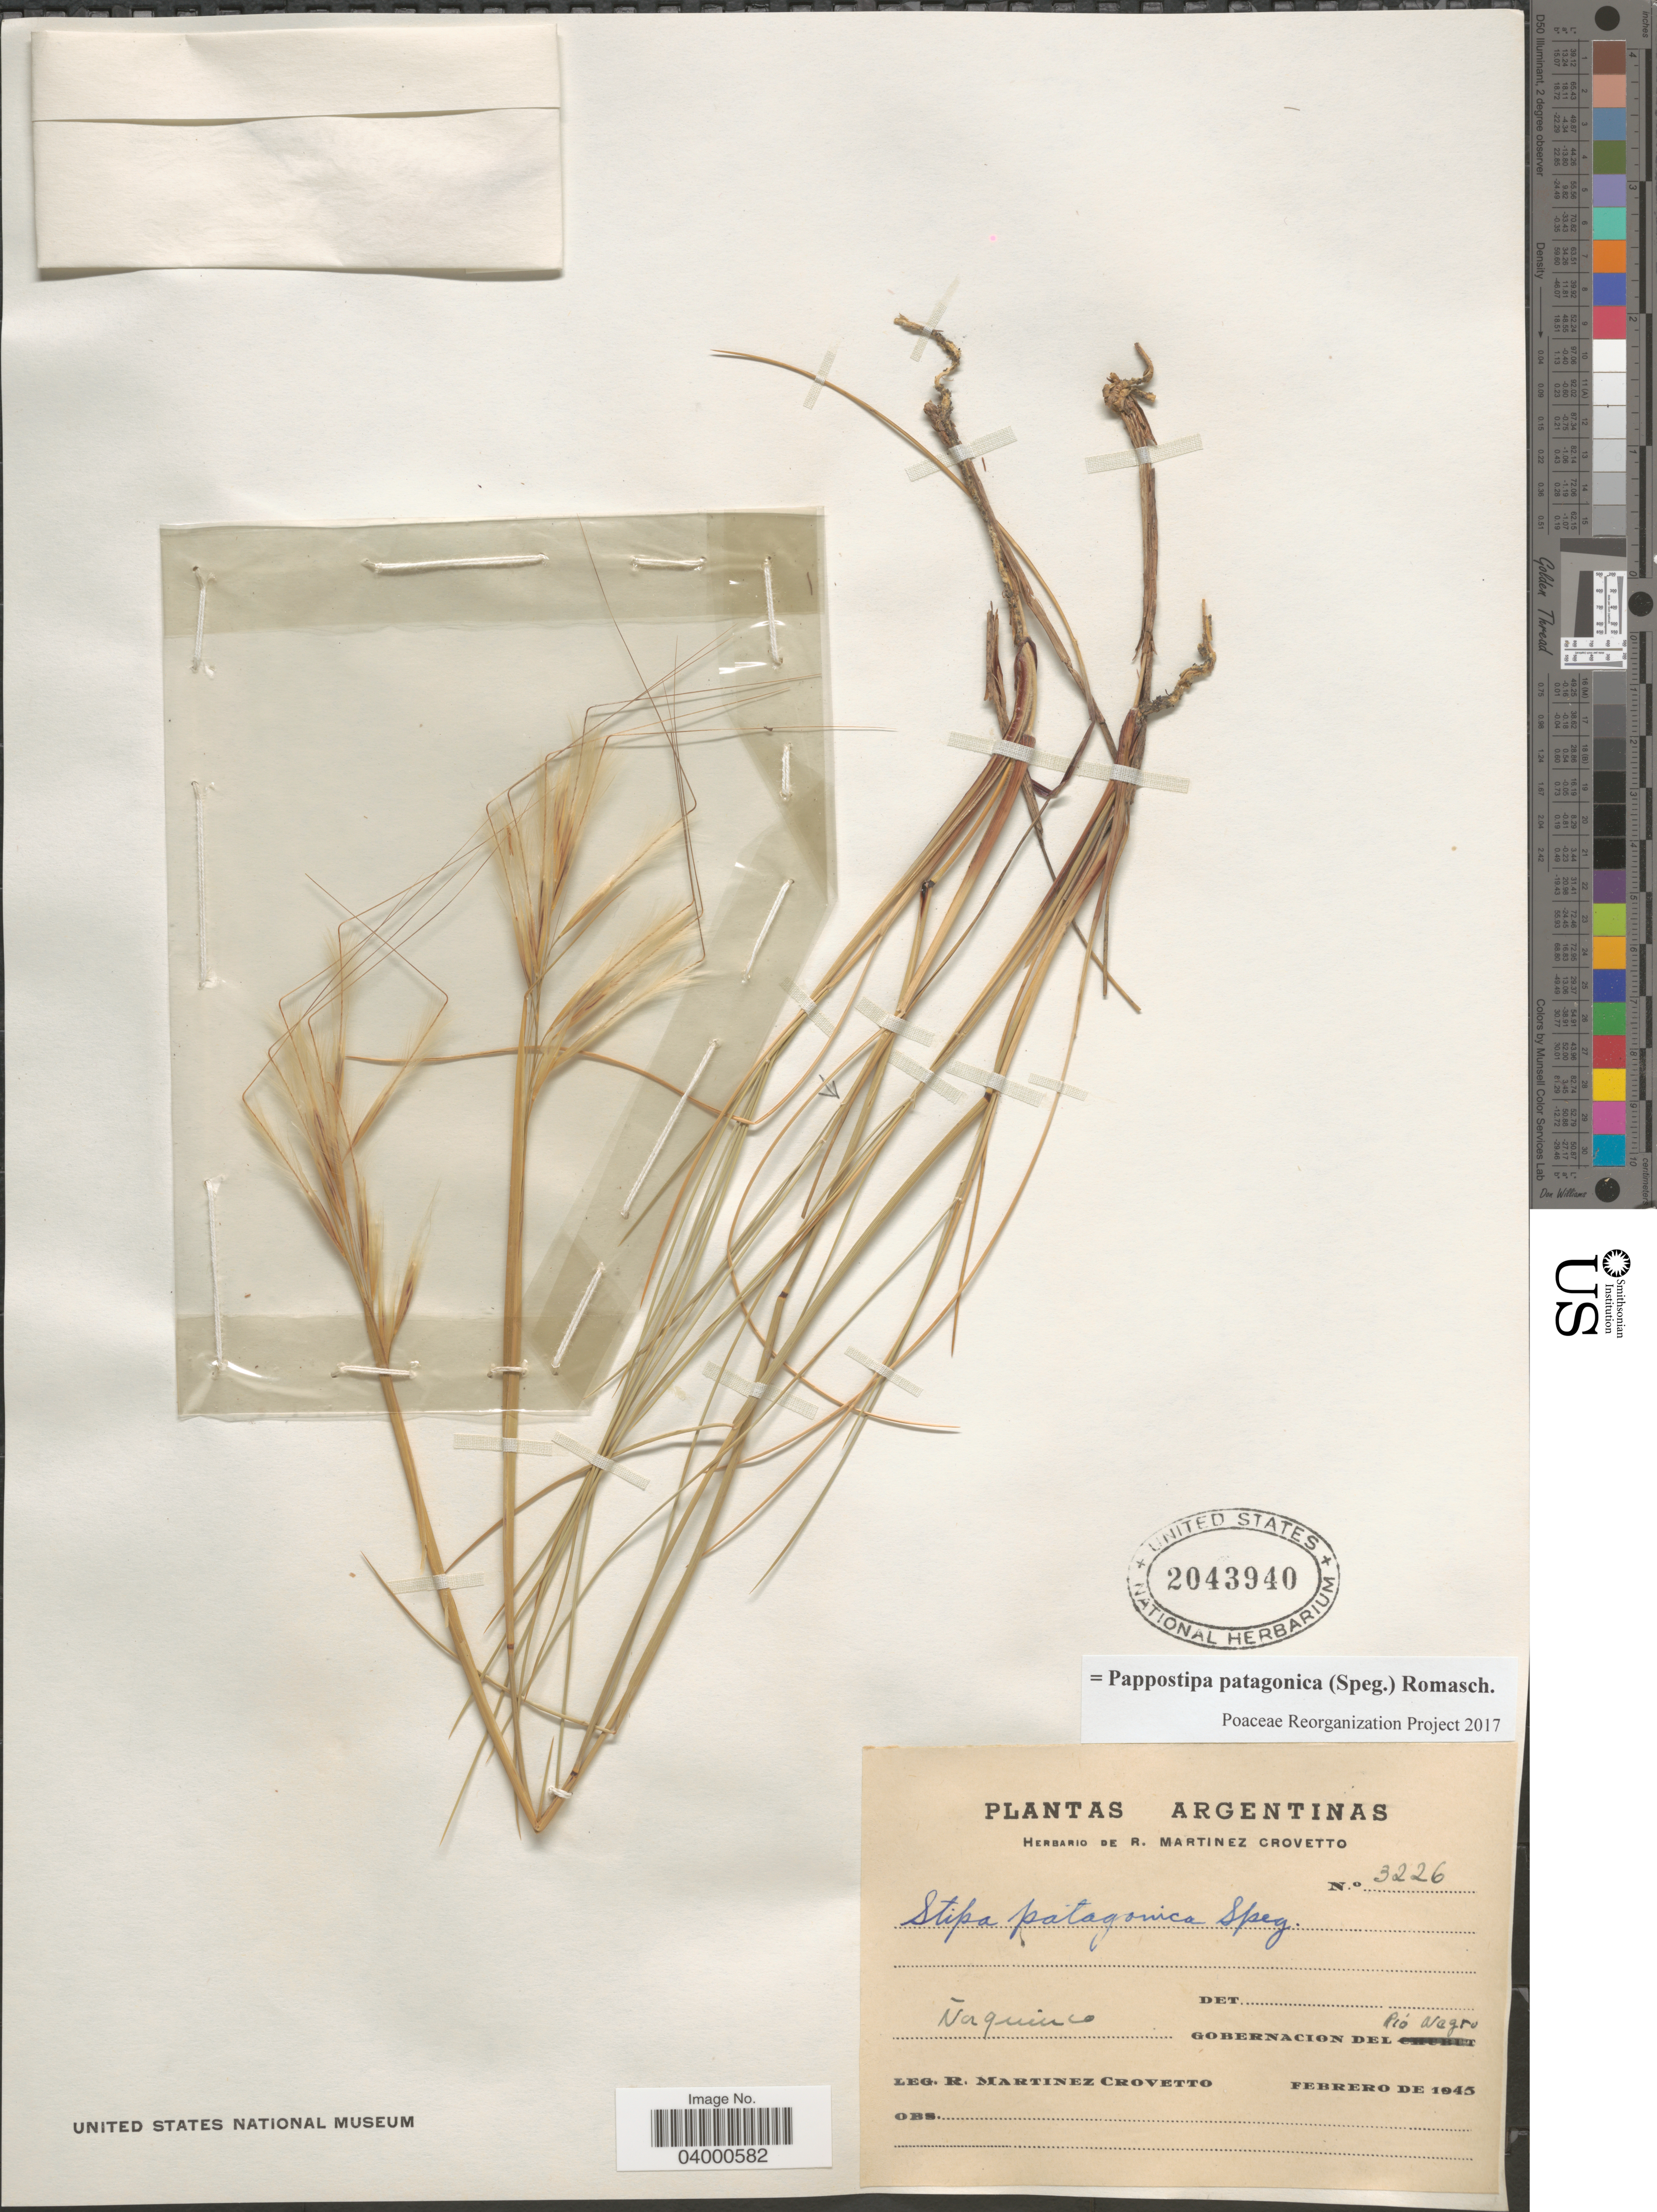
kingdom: Plantae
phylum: Tracheophyta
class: Liliopsida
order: Poales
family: Poaceae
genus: Pappostipa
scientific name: Pappostipa patagonica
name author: (Speg.) Romasch.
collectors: R. Martinez Crovetto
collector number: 3226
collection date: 1945-02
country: Argentina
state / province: Rio Negro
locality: Ñorquinco. Gobernacion del Rió Negro.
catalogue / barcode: US 2043940